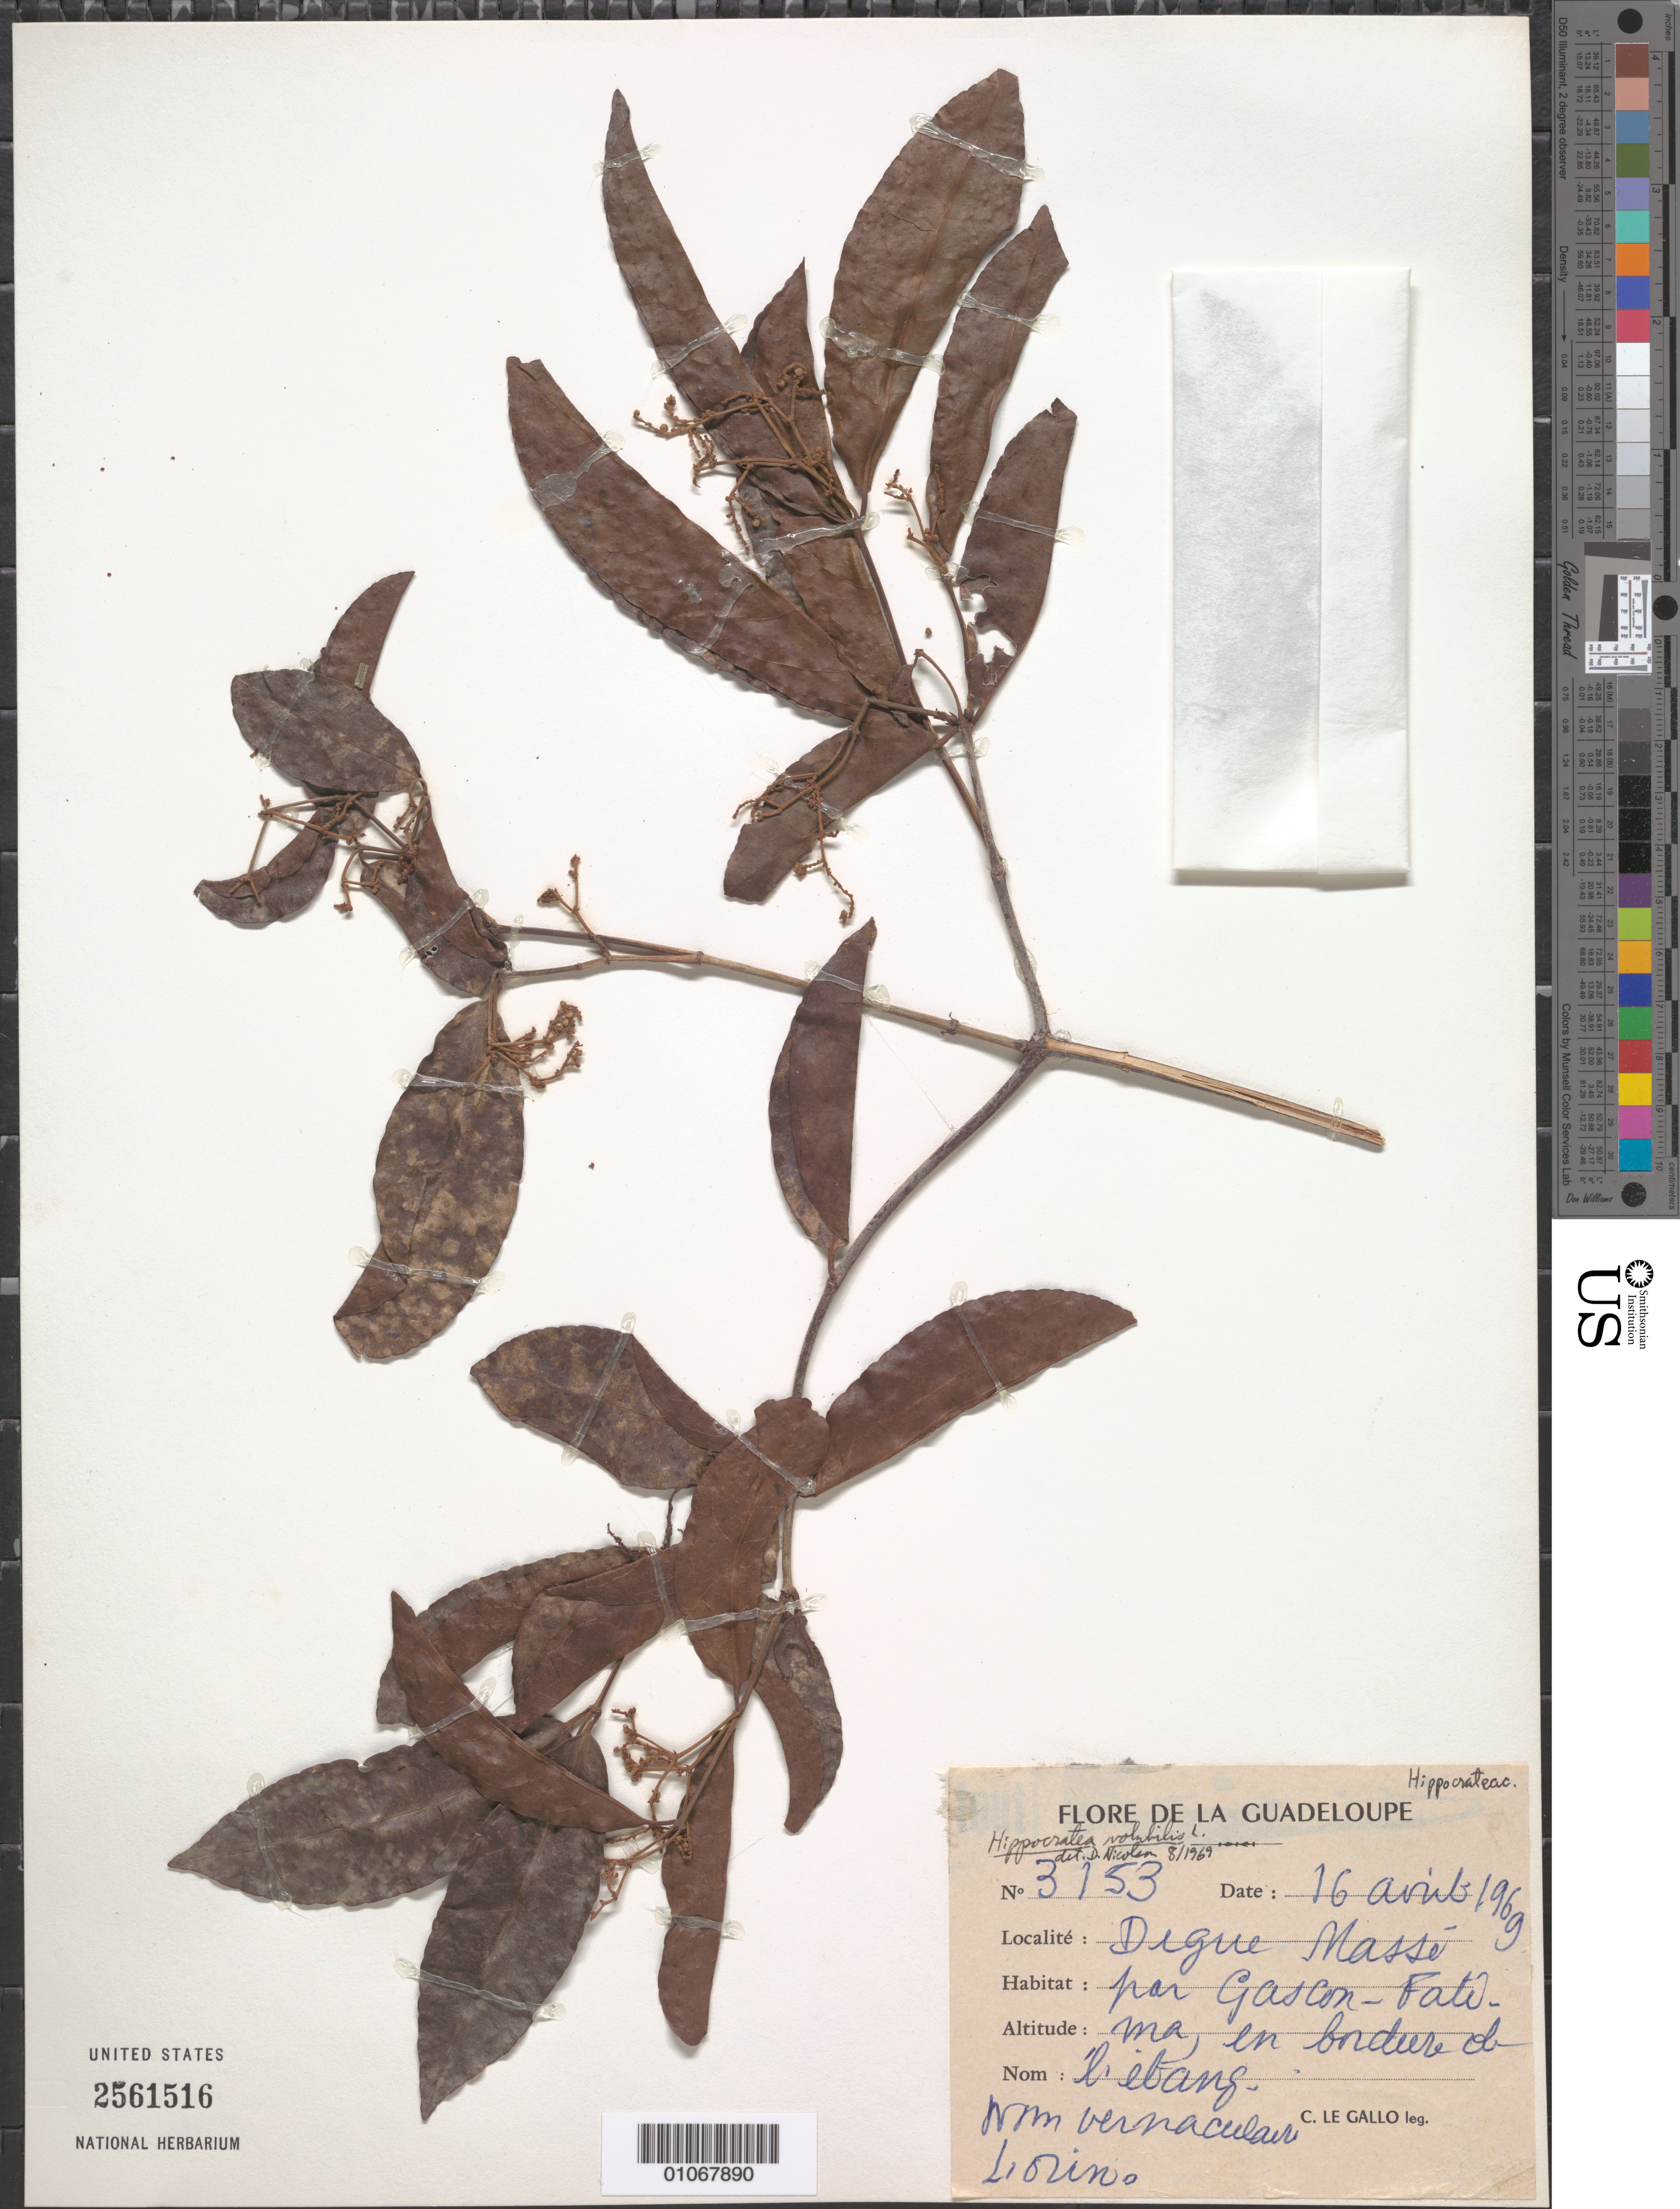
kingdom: Plantae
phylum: Tracheophyta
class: Magnoliopsida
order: Celastrales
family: Celastraceae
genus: Hippocratea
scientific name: Hippocratea volubilis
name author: L.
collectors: C. Le Gallo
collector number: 3153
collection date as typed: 16 Apr 1969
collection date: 1969-04-16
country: Guadeloupe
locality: Degue Masse.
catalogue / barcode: US 2561516